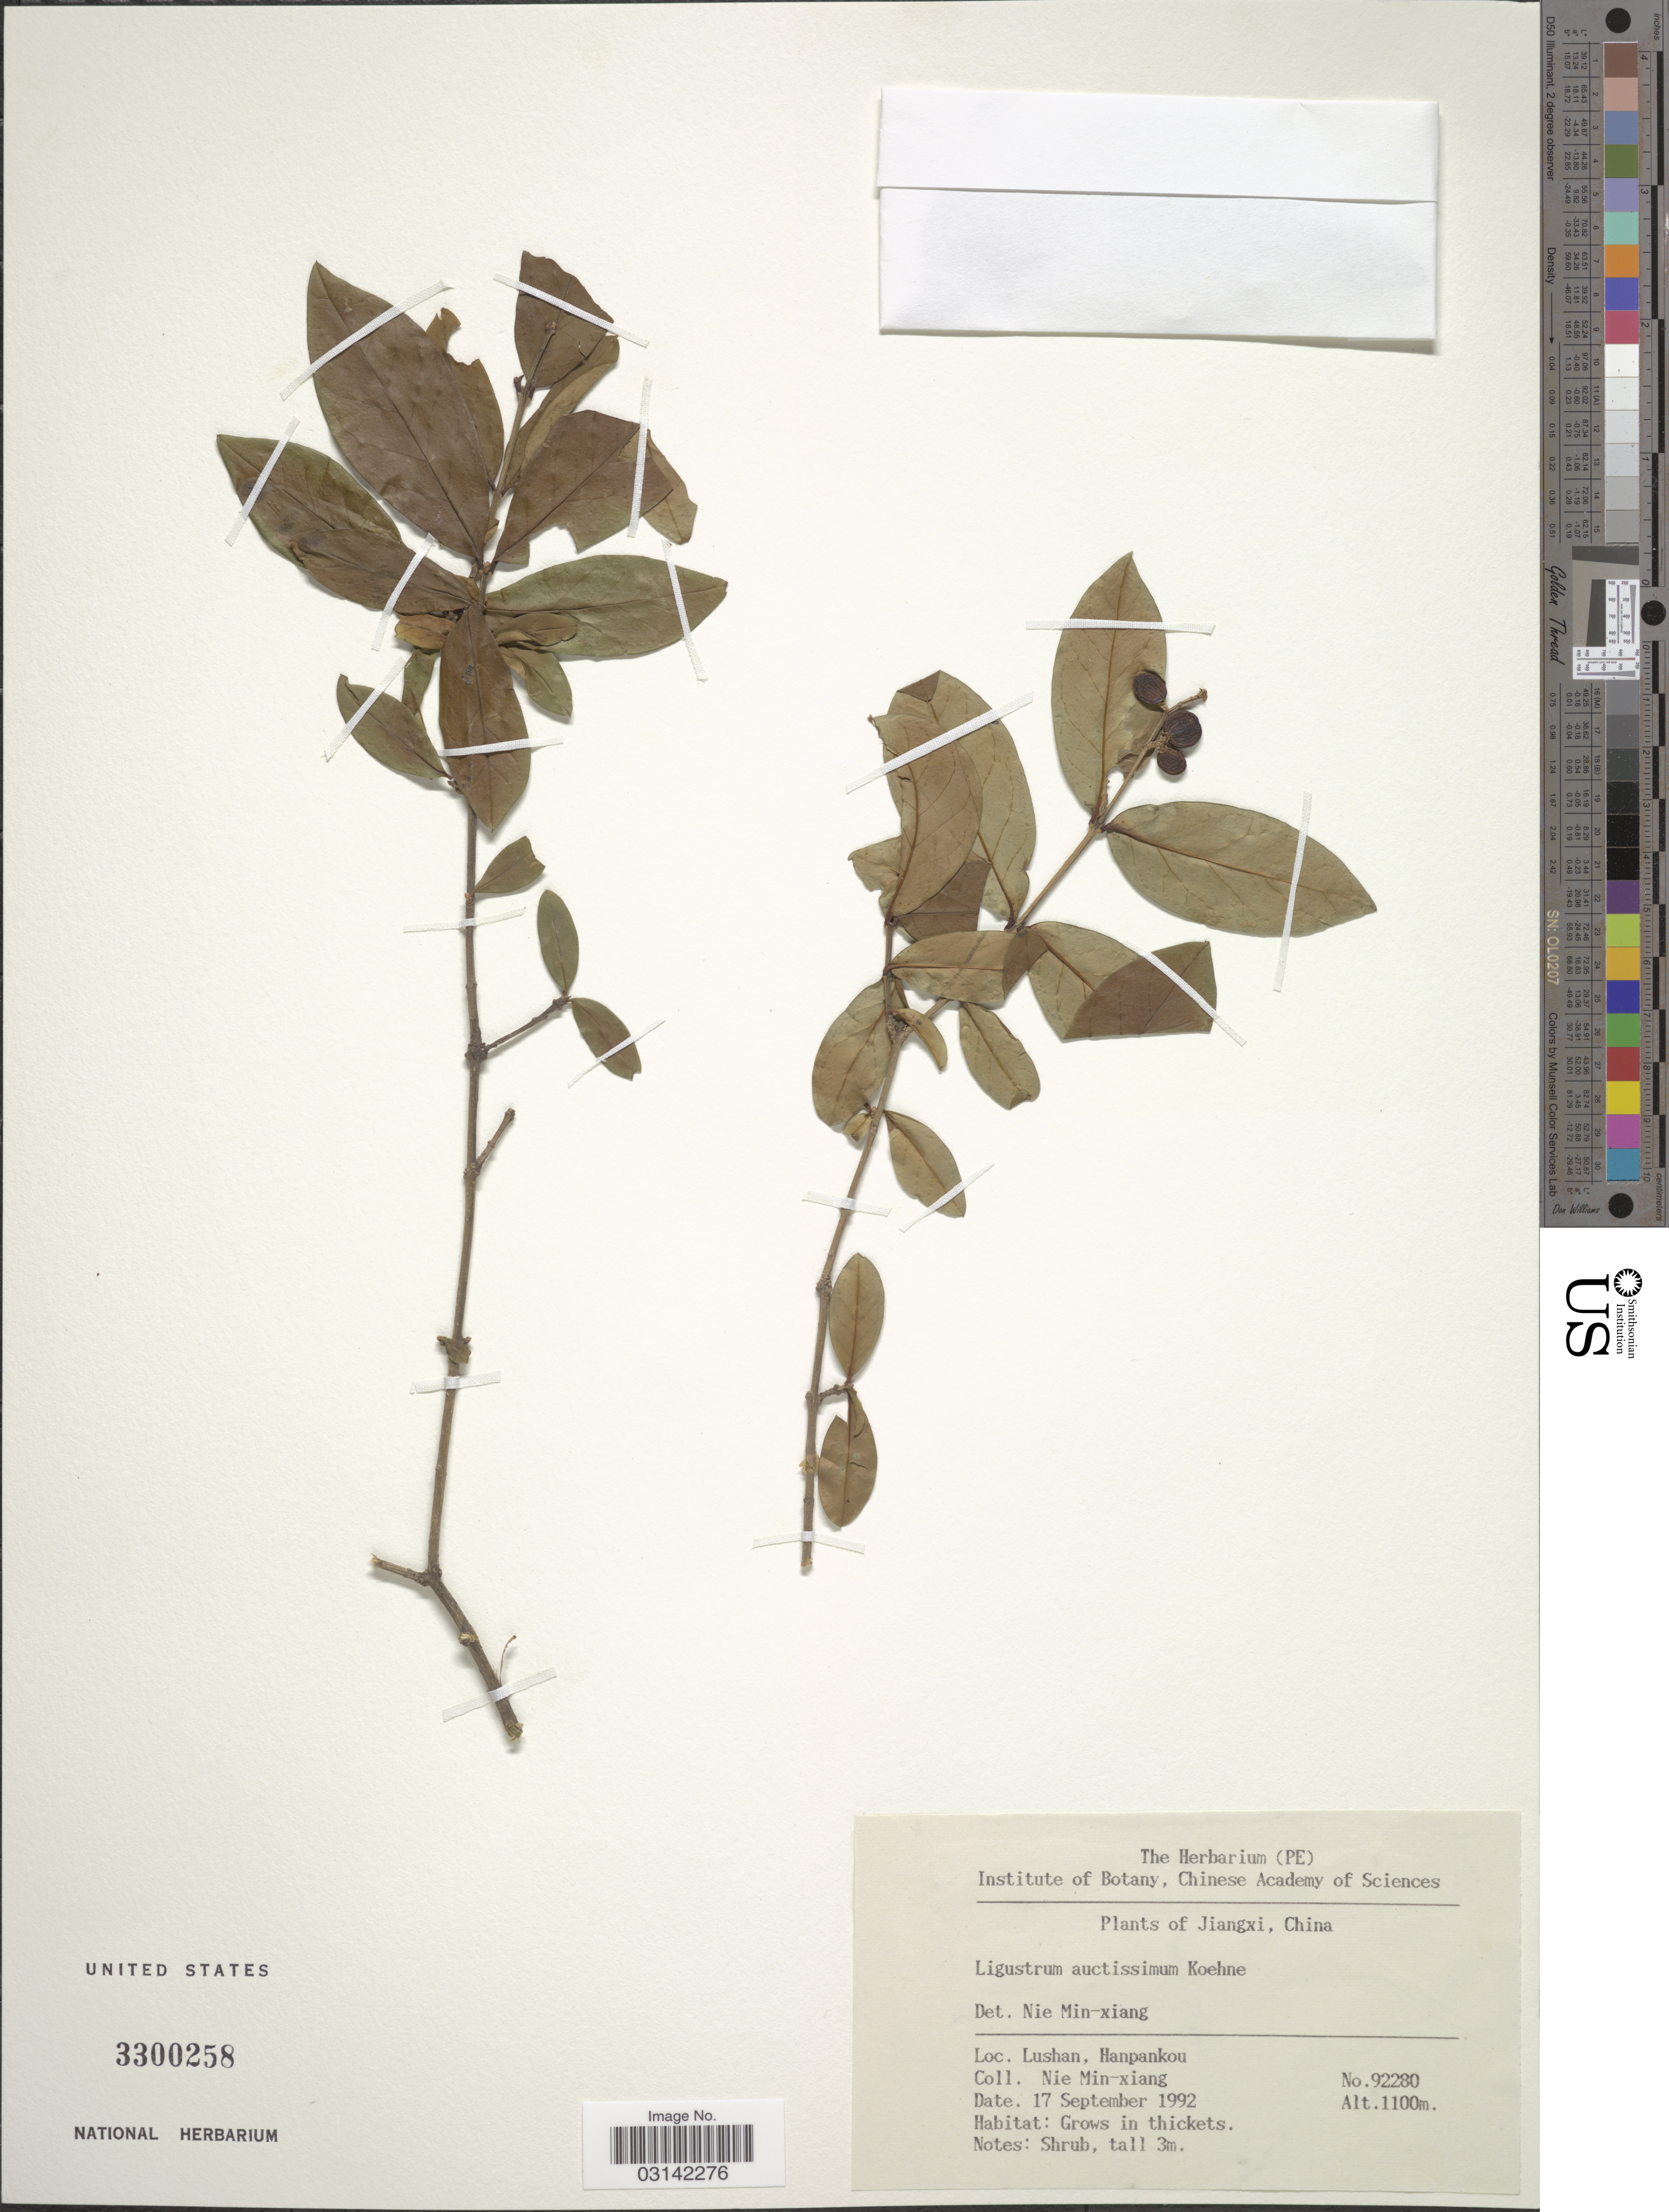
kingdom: Plantae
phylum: Tracheophyta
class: Magnoliopsida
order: Lamiales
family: Oleaceae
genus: Ligustrum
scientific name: Ligustrum acutissimum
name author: Koehne in Urb. & Graebner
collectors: M. Nie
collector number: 92280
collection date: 1992-09-17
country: China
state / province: Jiangxi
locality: Lushan, Hanpankou.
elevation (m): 1100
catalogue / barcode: US 3300258